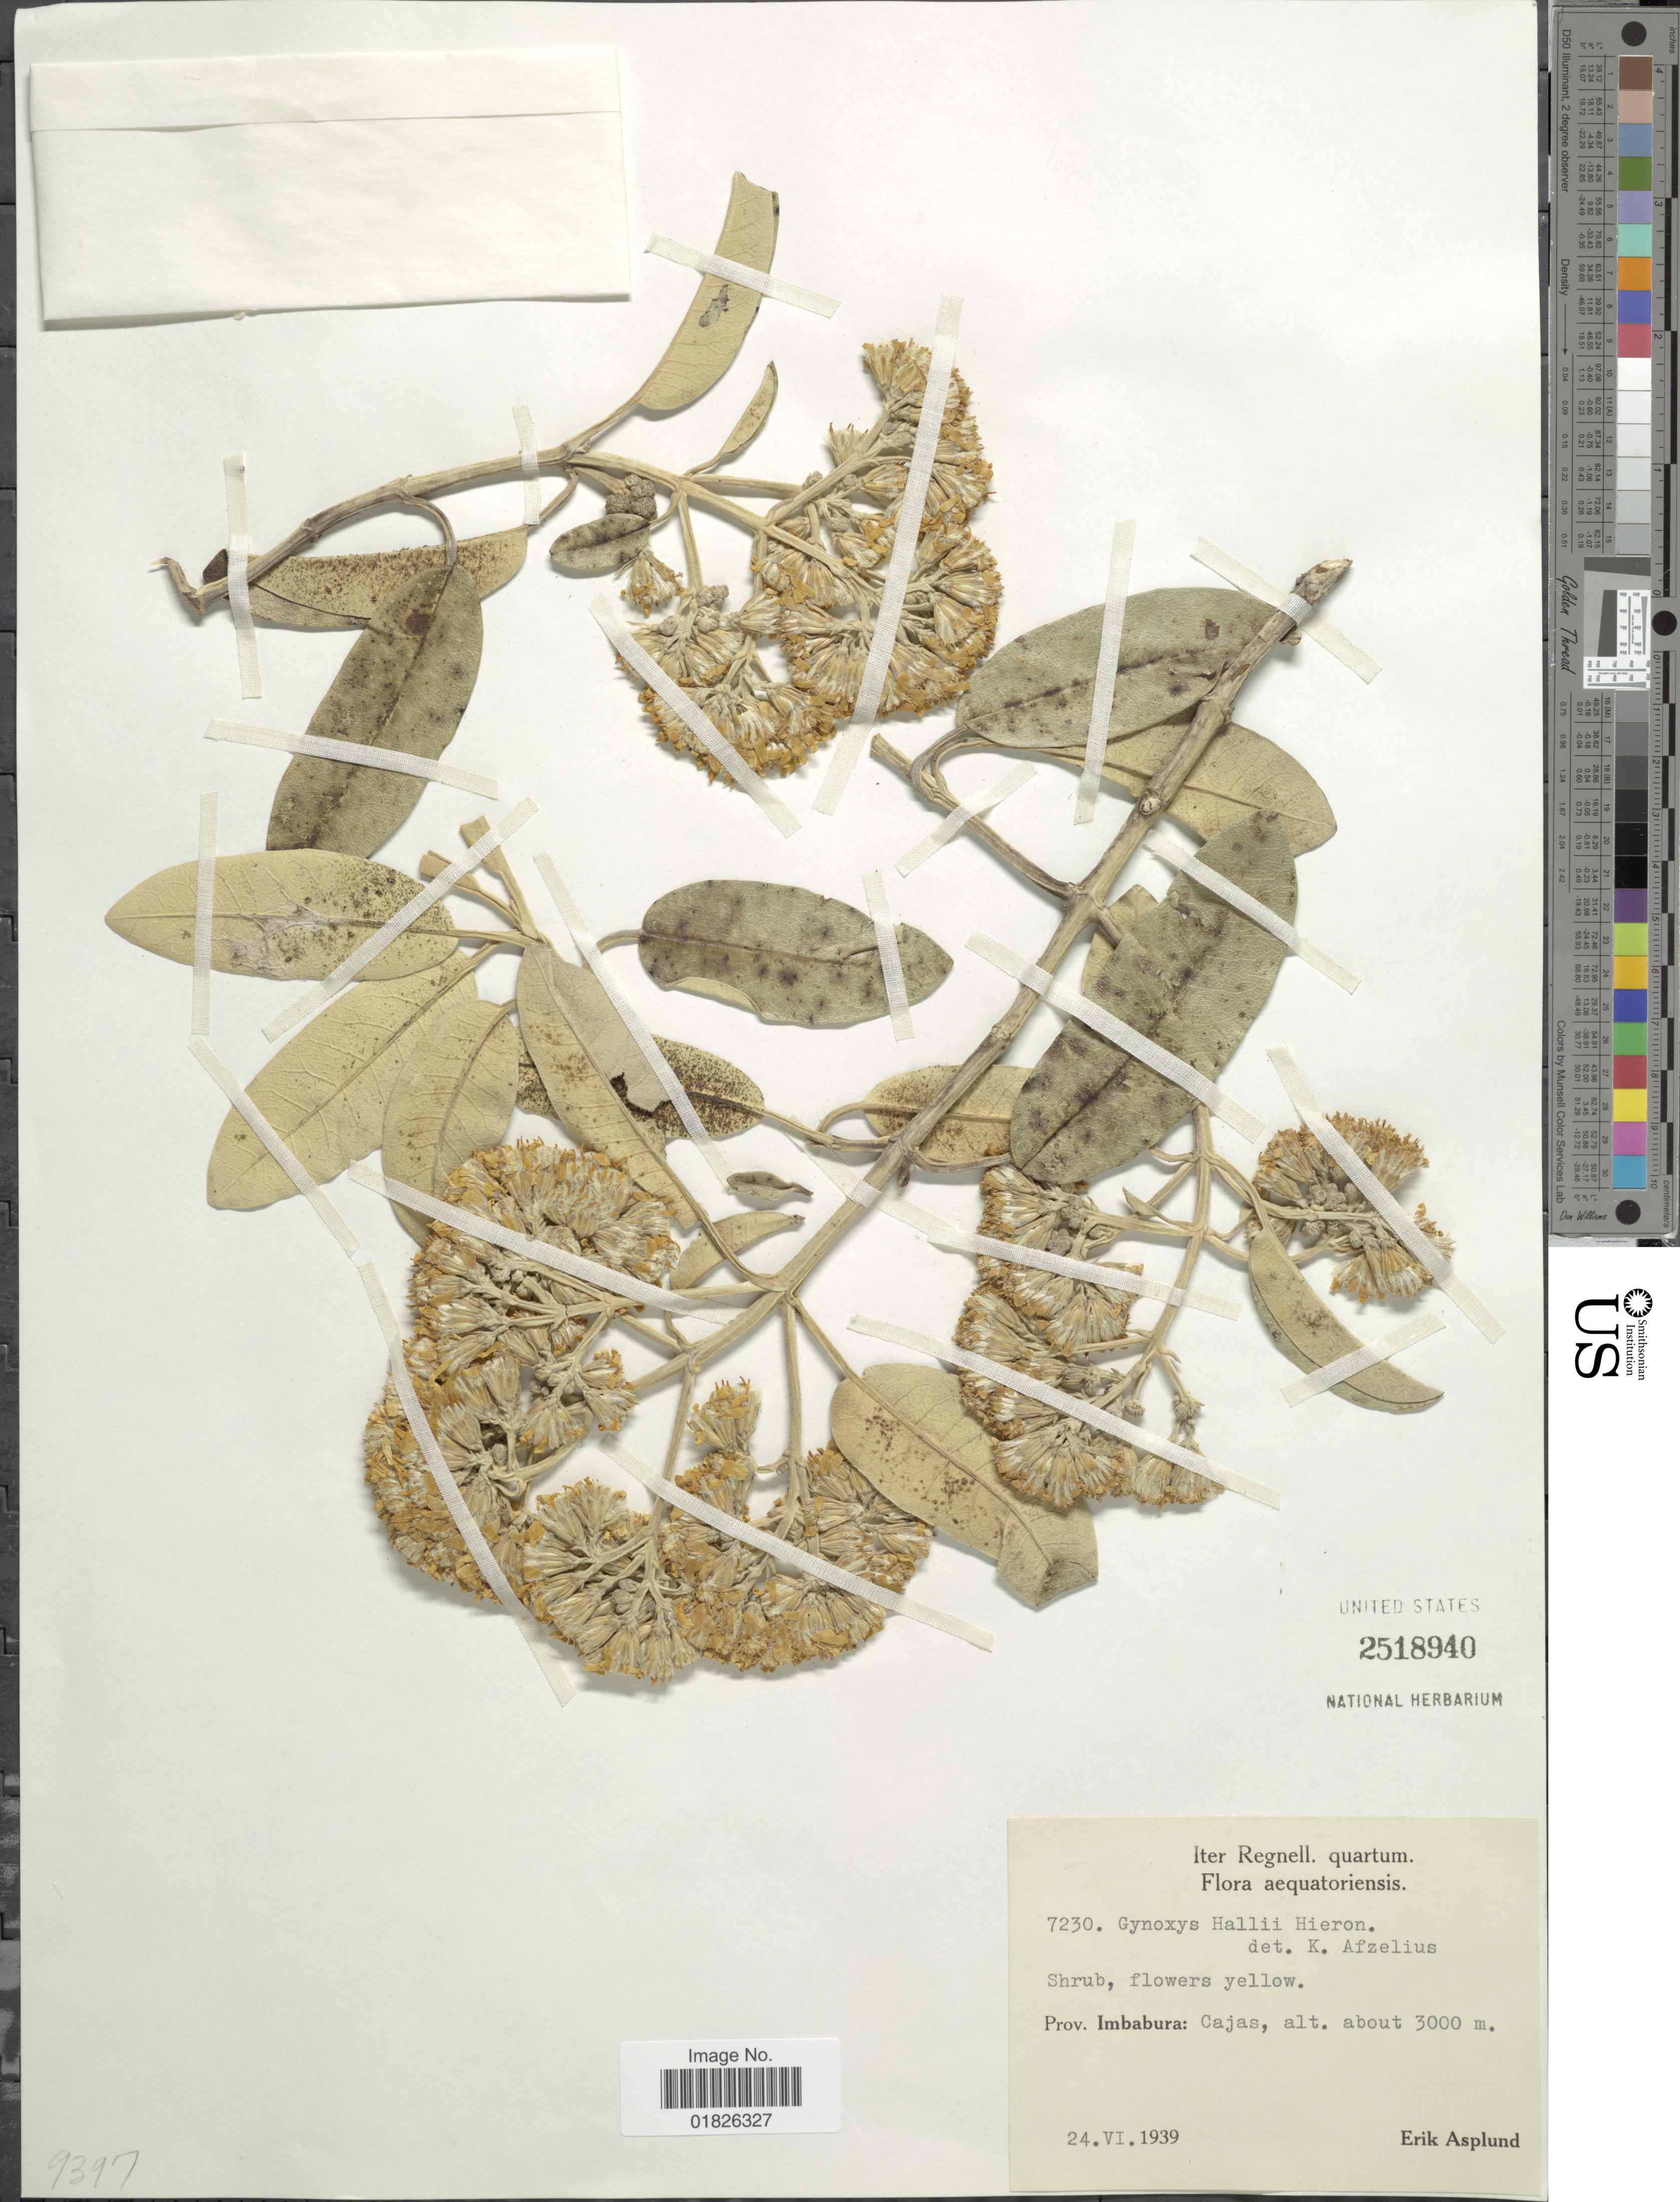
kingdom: Plantae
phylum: Tracheophyta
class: Magnoliopsida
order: Asterales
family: Asteraceae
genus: Gynoxys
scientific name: Gynoxys hallii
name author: Cass.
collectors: E. Asplund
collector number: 7230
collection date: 1939-06-24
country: Ecuador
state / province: Imbabura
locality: Cajas.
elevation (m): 3000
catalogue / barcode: US 2518940